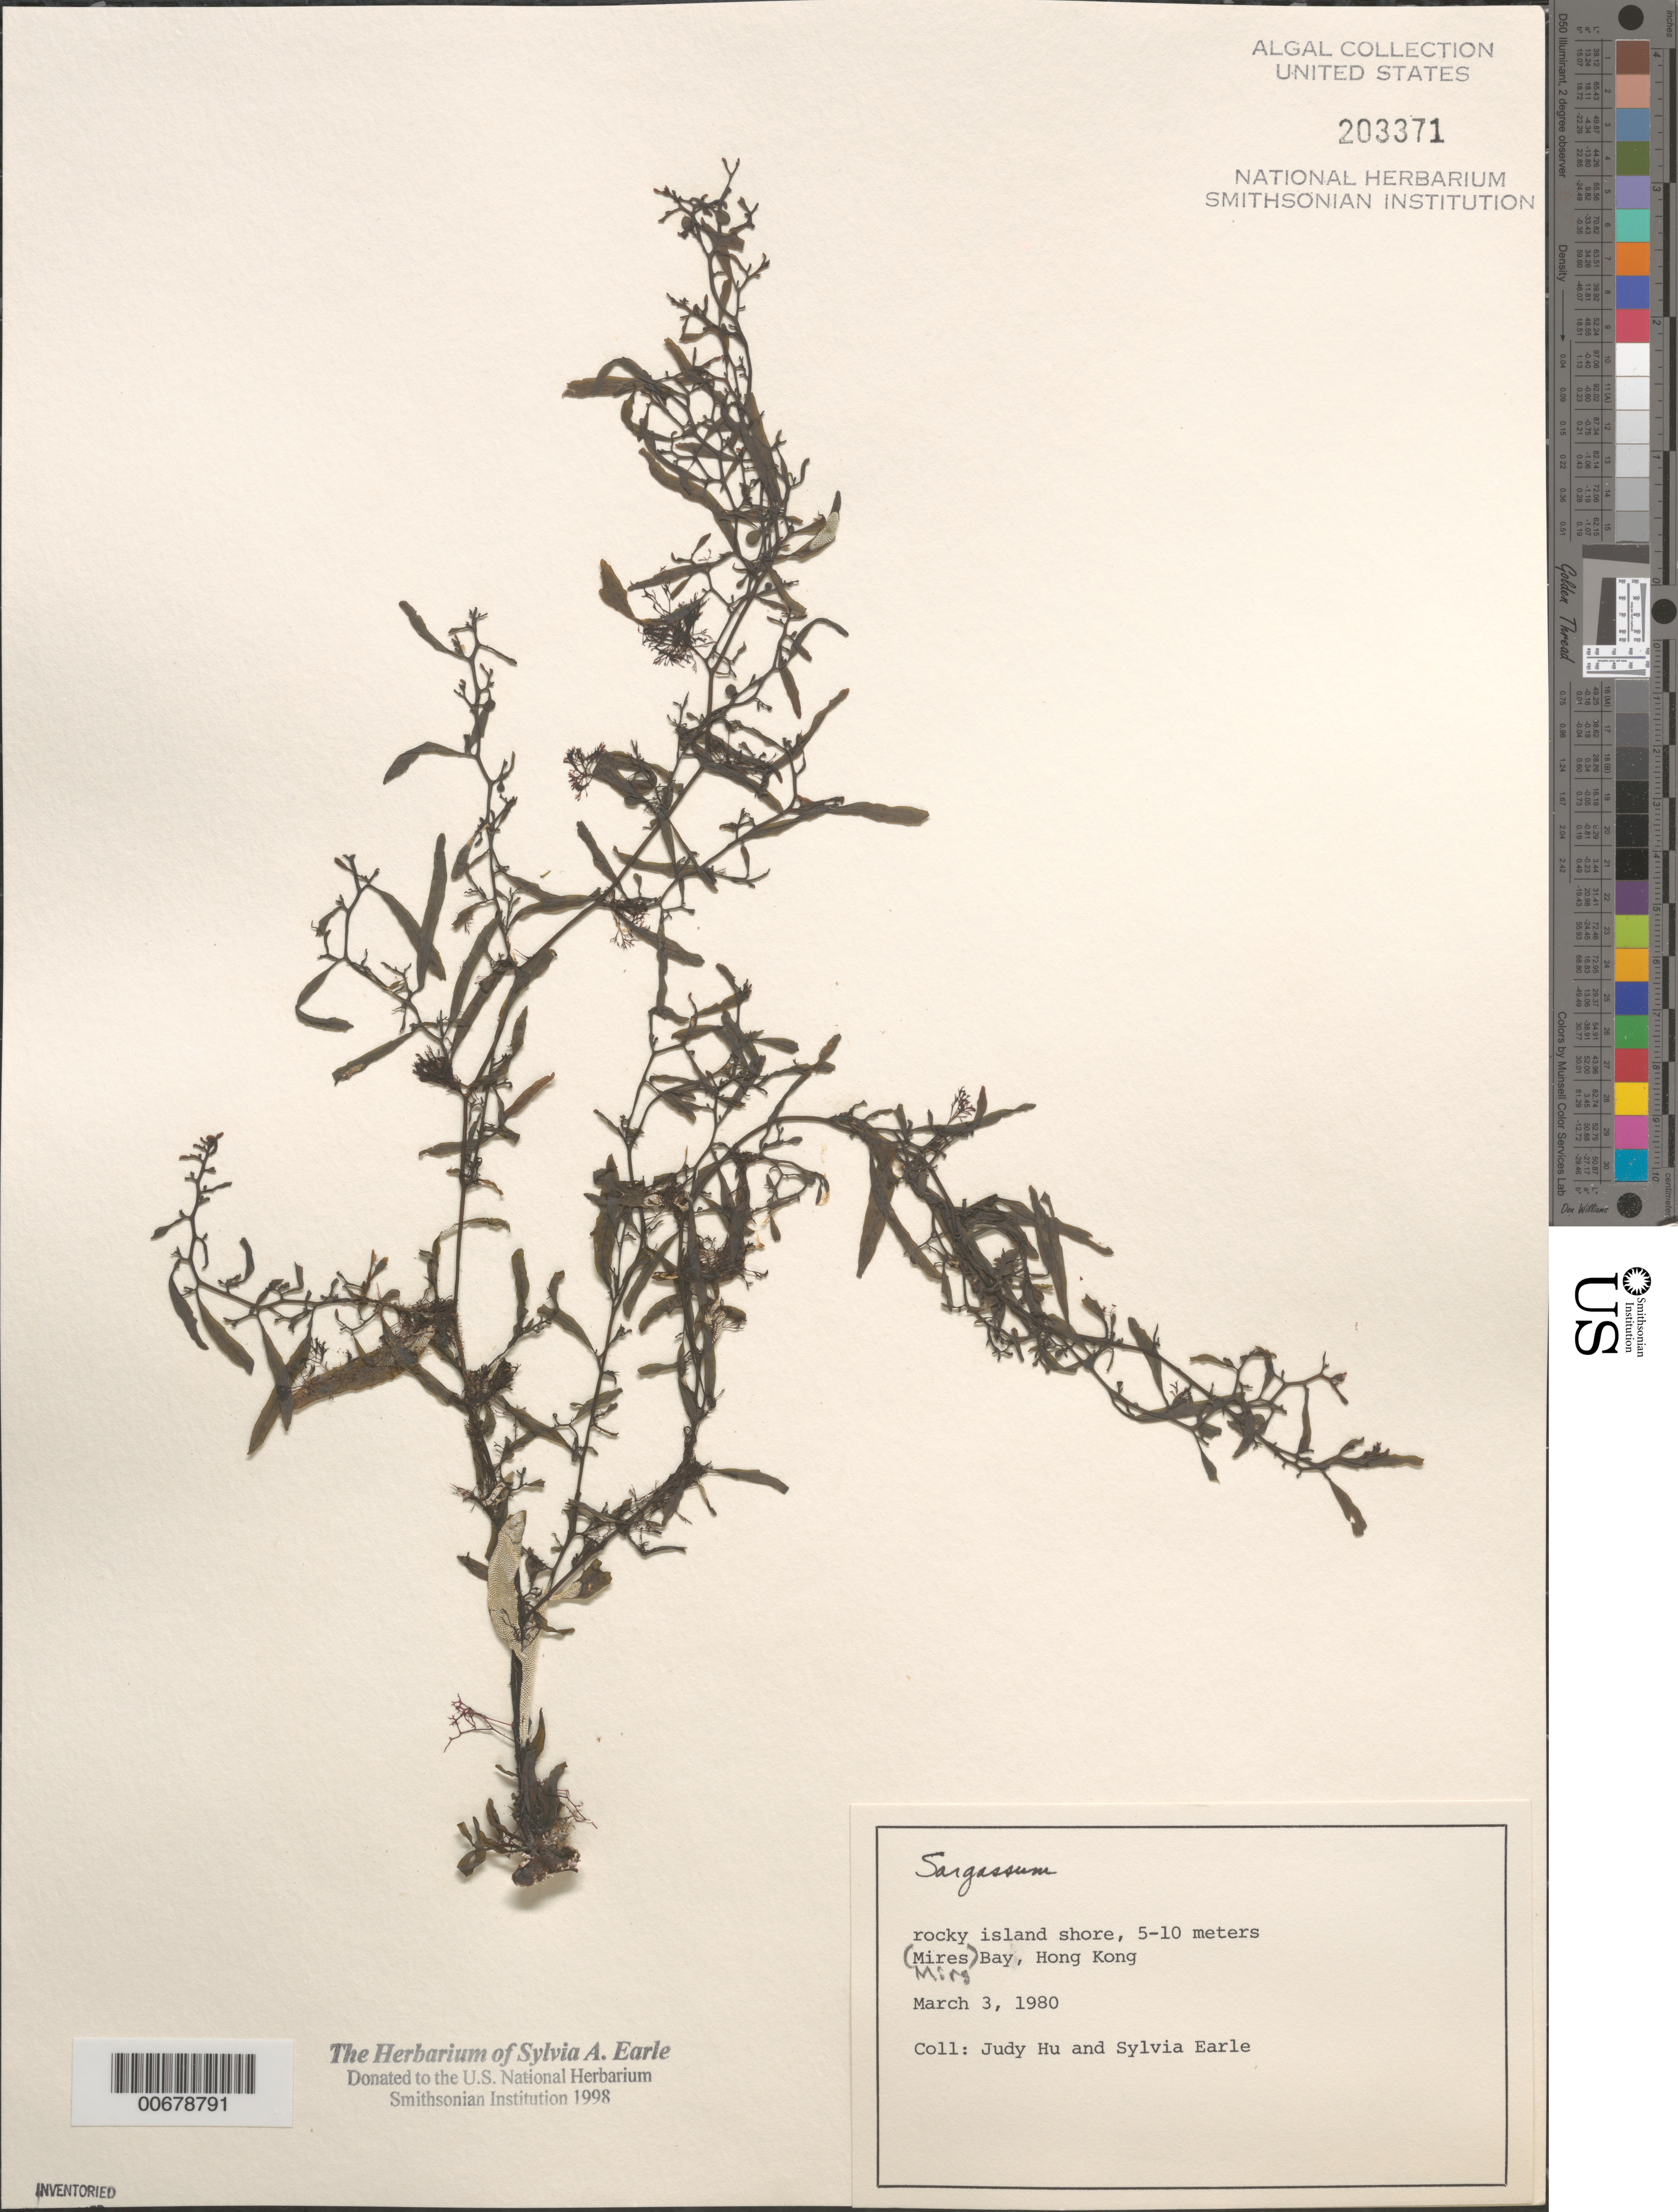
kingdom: Chromista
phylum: Ochrophyta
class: Phaeophyceae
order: Fucales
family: Sargassaceae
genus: Sargassum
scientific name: Sargassum sp.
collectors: J. Hu & S. A. Earle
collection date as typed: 03 Mar 1980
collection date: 1980-03-03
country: China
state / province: Hong Kong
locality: Mirs Bay (Mires Bay), New Territories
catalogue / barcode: US 203371